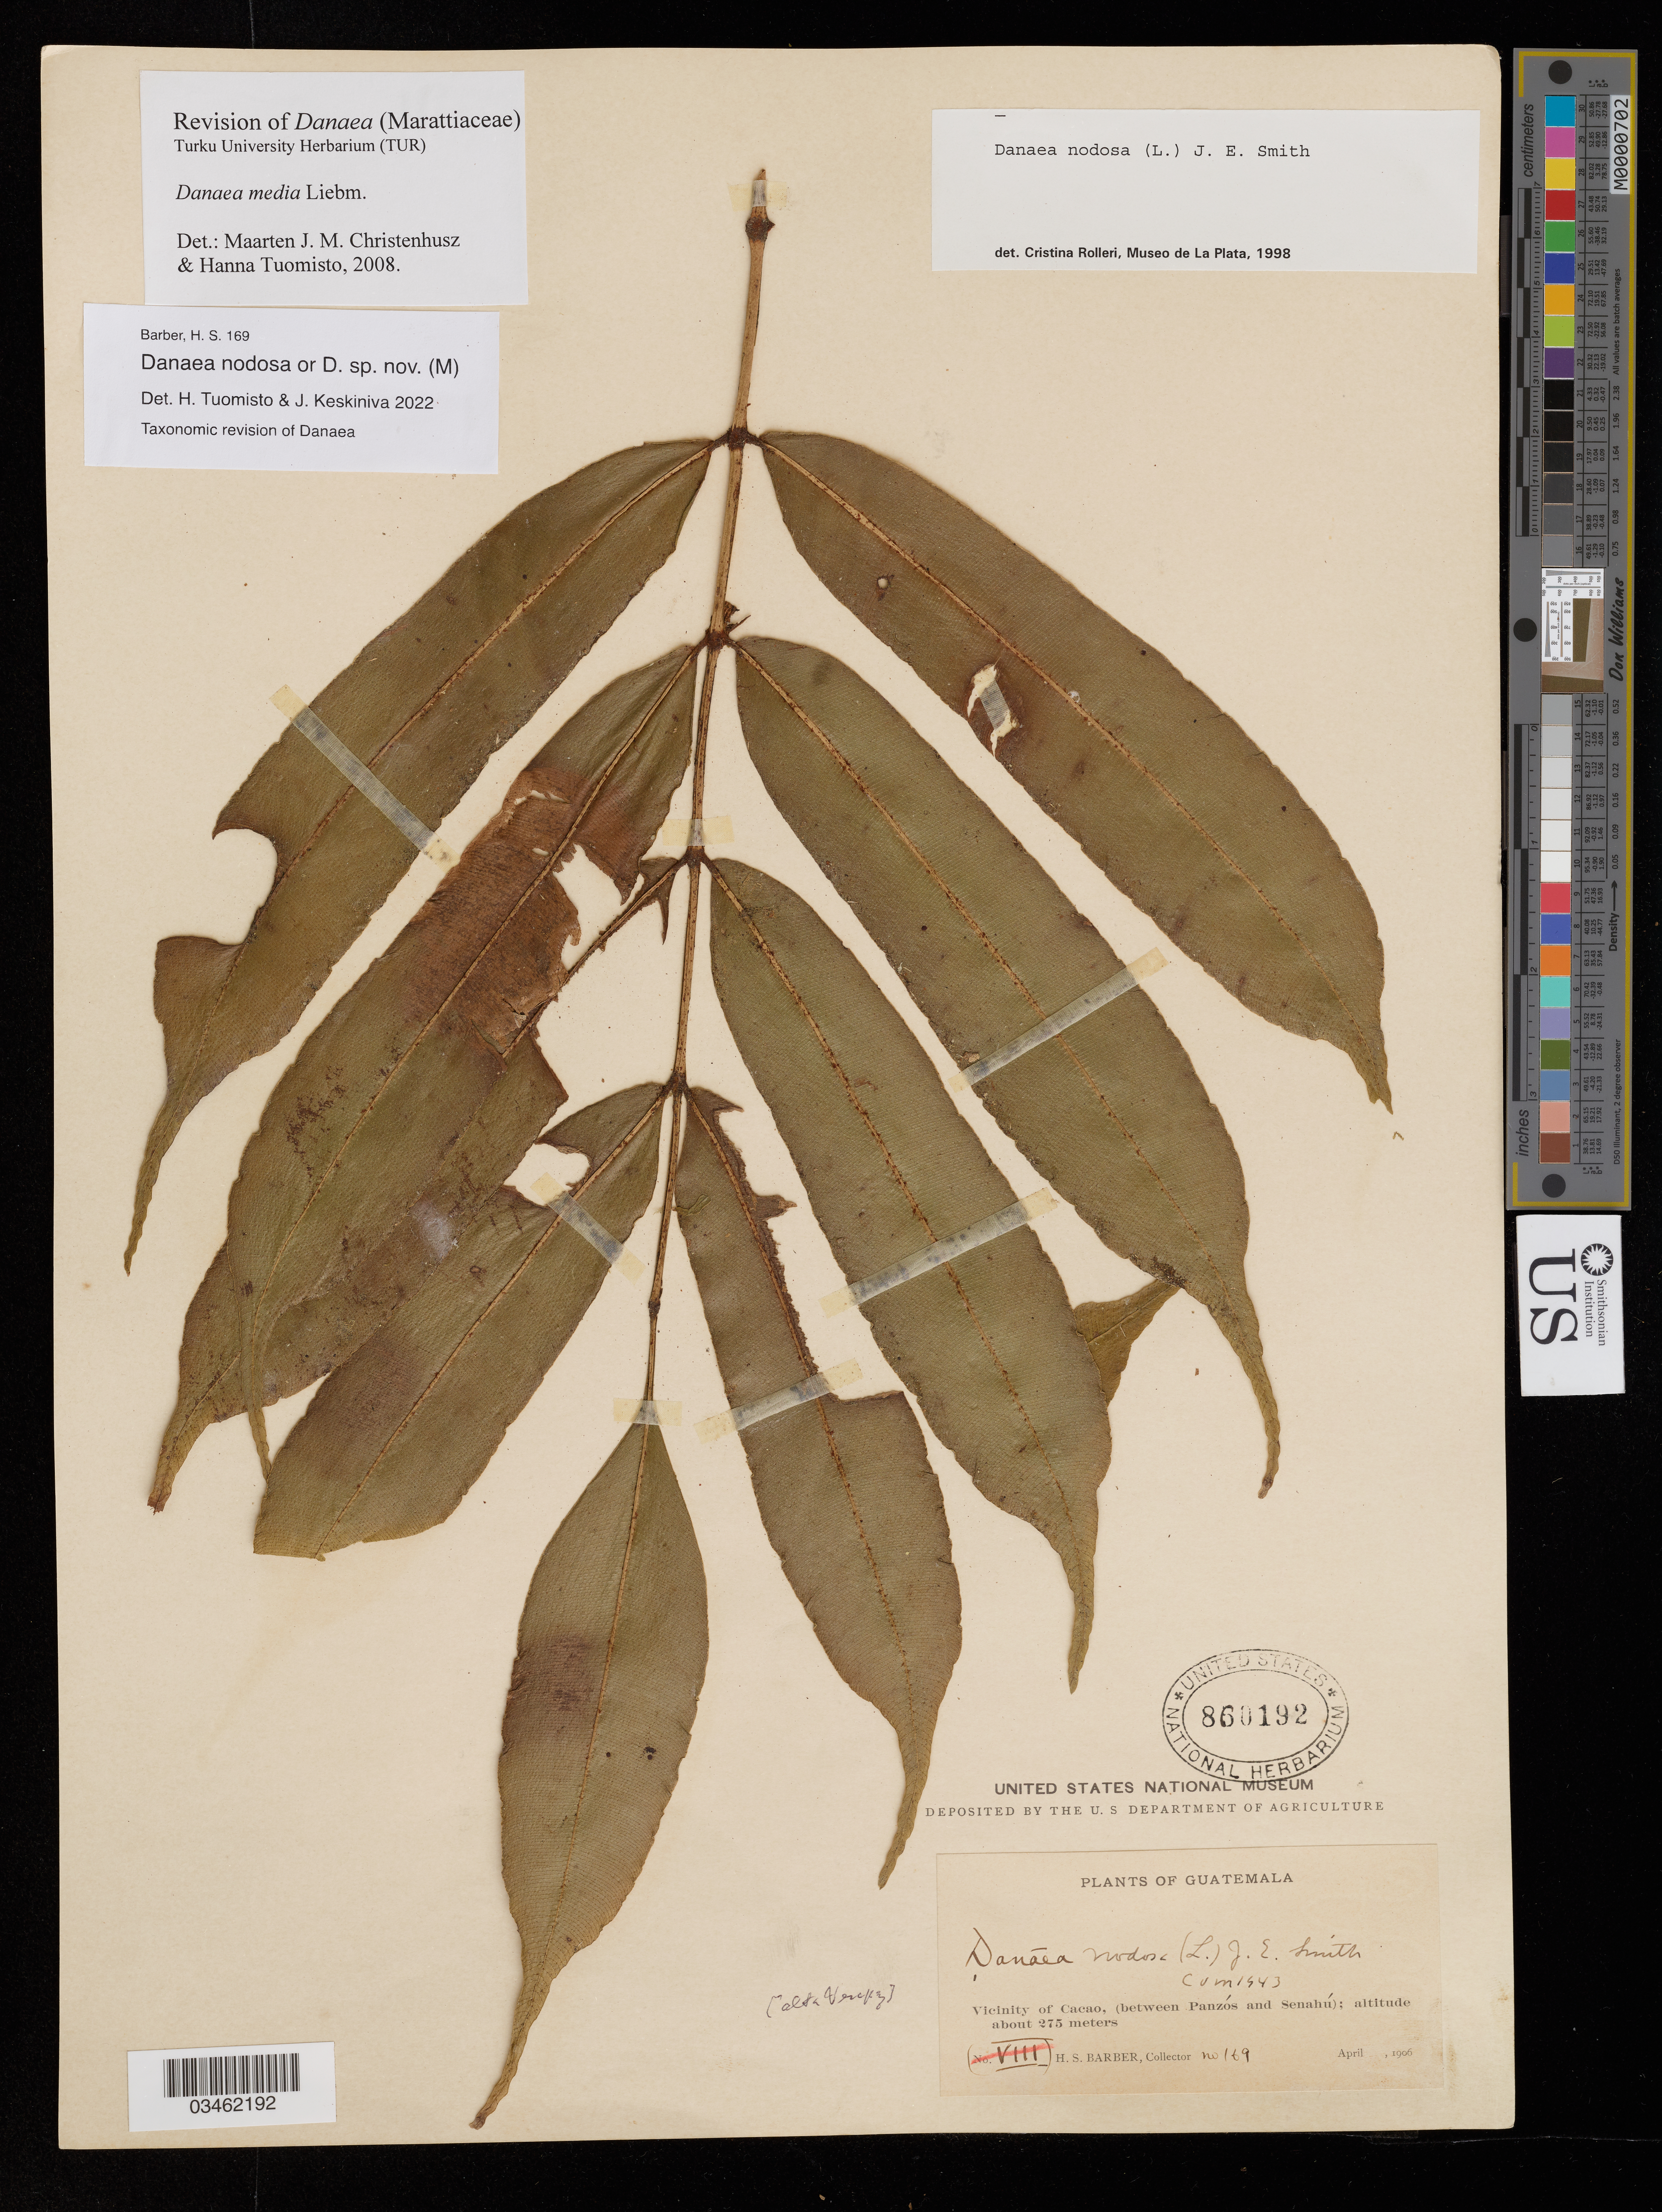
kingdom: Plantae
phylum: Tracheophyta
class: Polypodiopsida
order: Marattiales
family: Marattiaceae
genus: Danaea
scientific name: Danaea nodosa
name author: (L.) Sm.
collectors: H. Barber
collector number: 169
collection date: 1906-04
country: Guatemala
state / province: Alta Verapaz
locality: Vicinity of Cacao, (between Panzós and Senahú).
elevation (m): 275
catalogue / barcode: US 860192